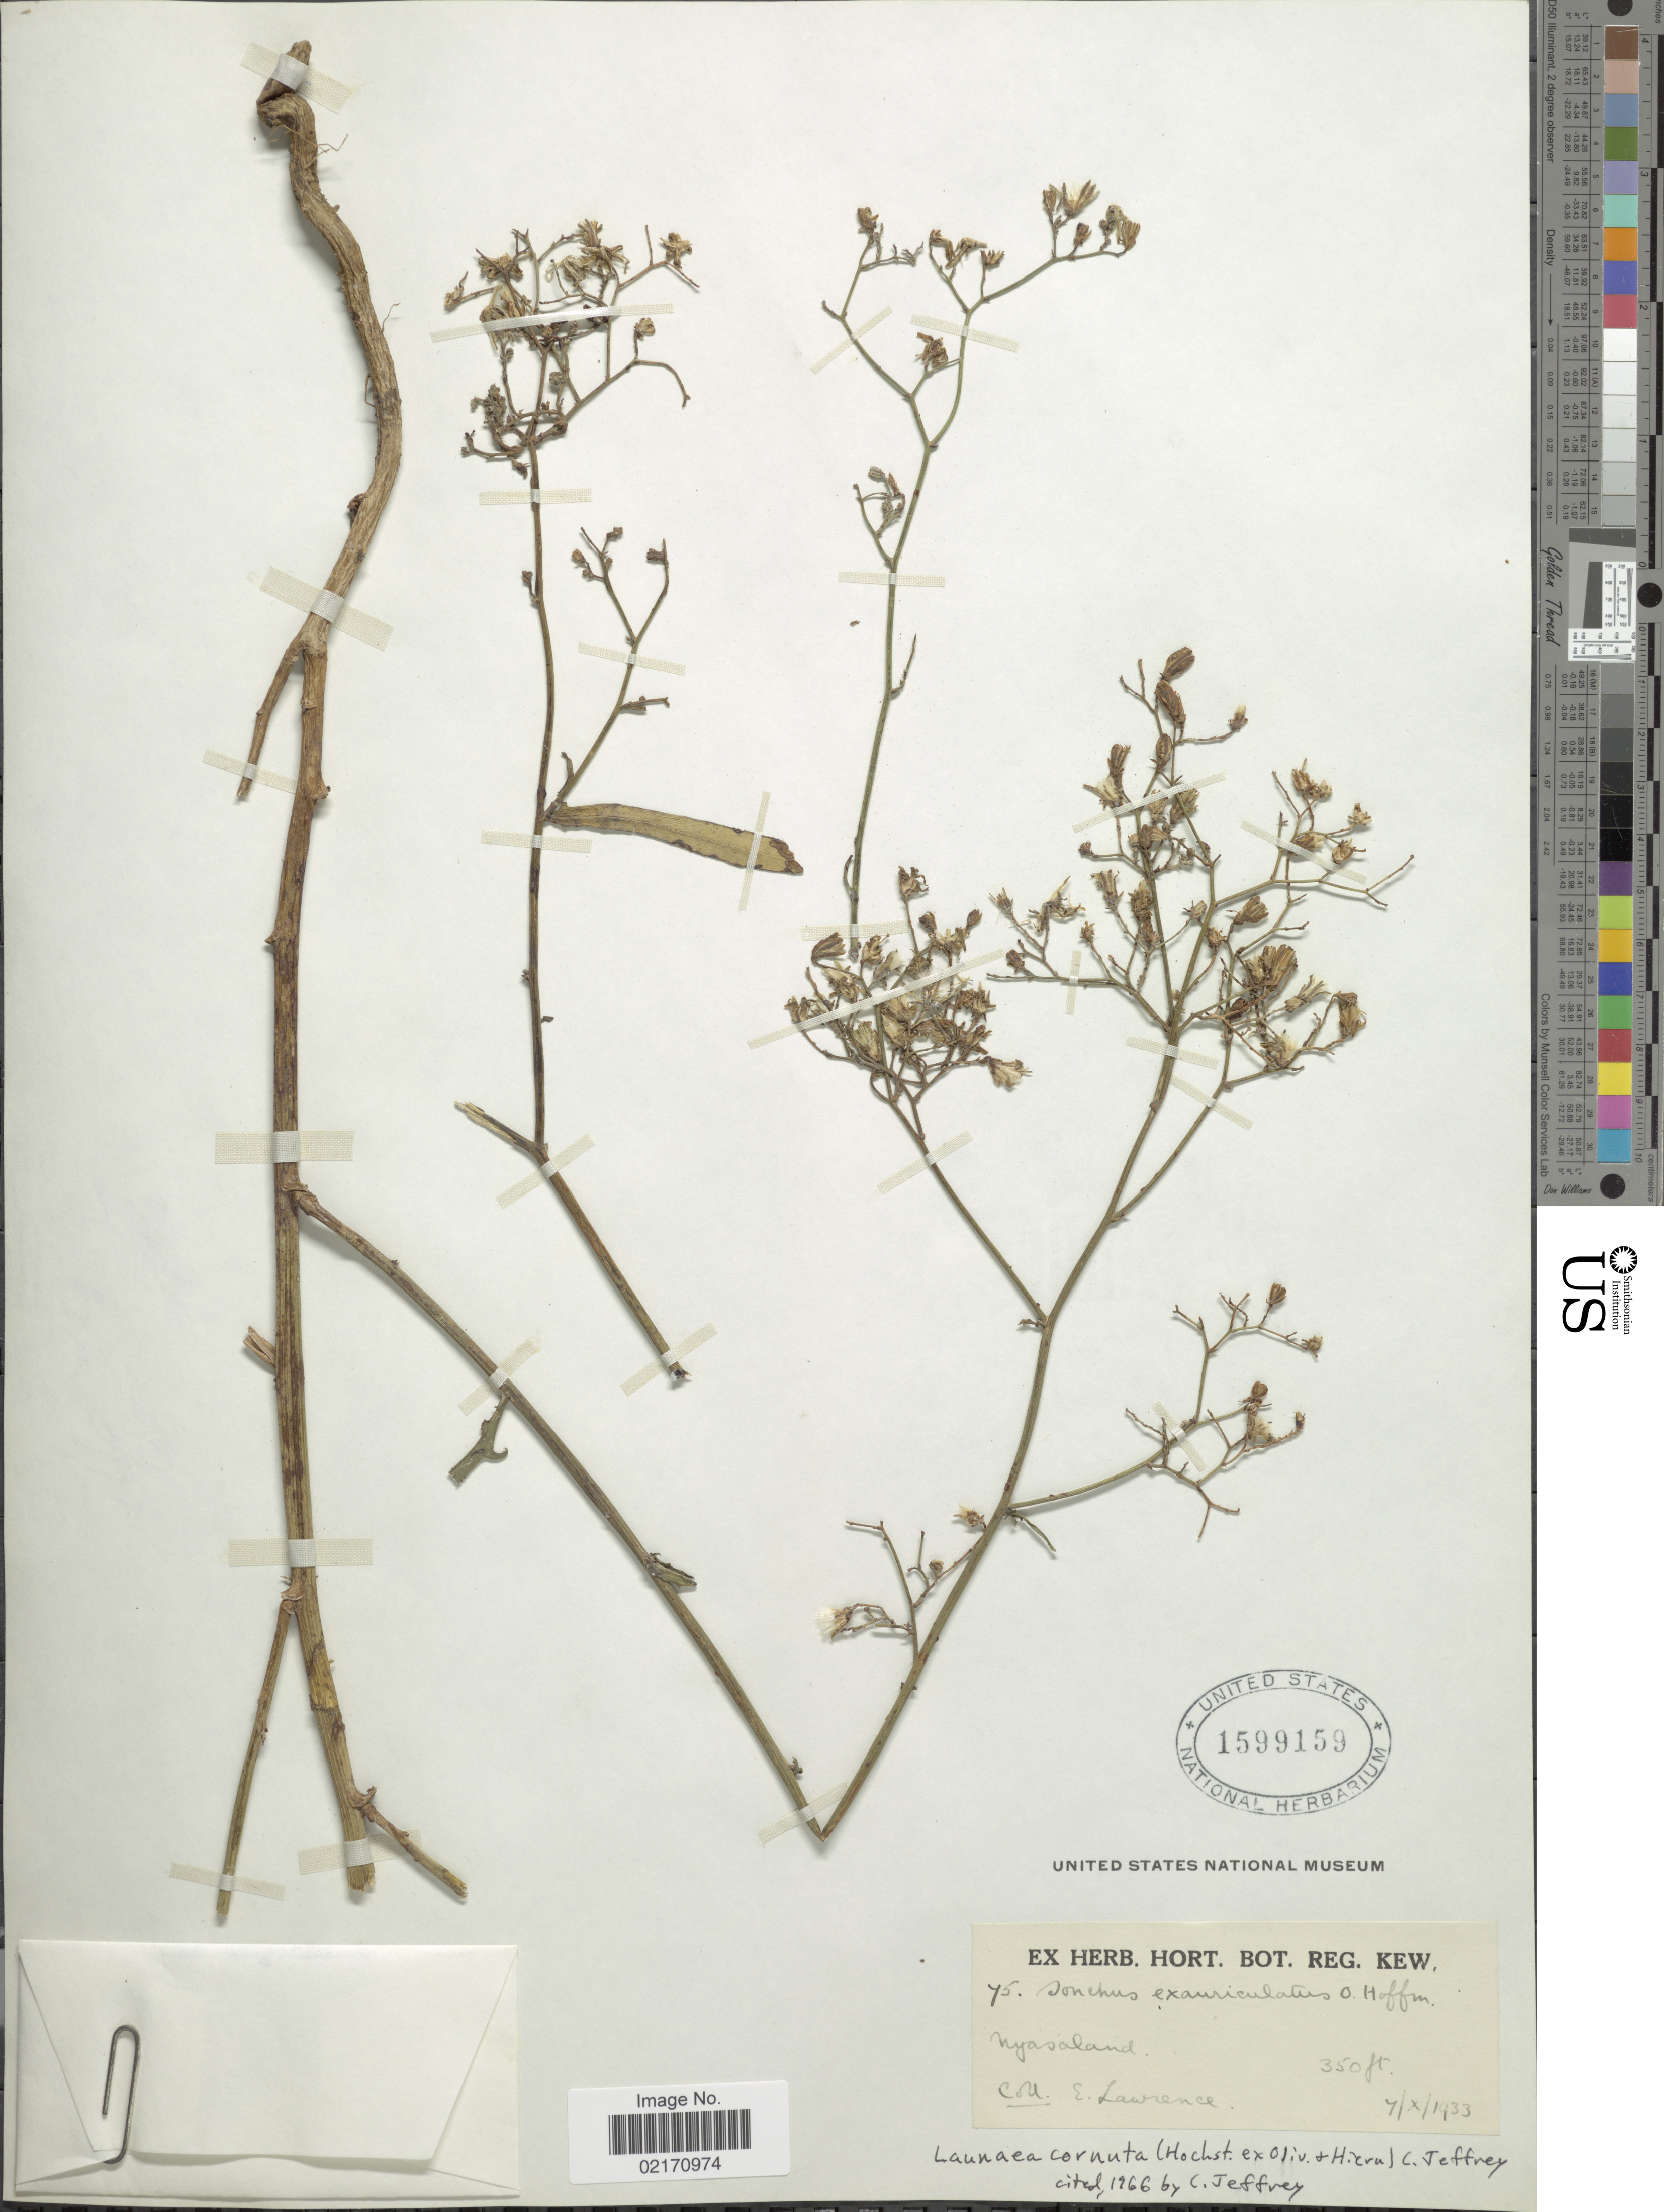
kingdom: Plantae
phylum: Tracheophyta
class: Magnoliopsida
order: Asterales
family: Asteraceae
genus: Launaea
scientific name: Launaea cornuta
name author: (Hochst. ex Oliv. & Hiern) C. Jeffrey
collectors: E. Lawrence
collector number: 75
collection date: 1933-10-07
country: Malawi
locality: Nyasaland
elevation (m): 107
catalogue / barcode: US 1599159